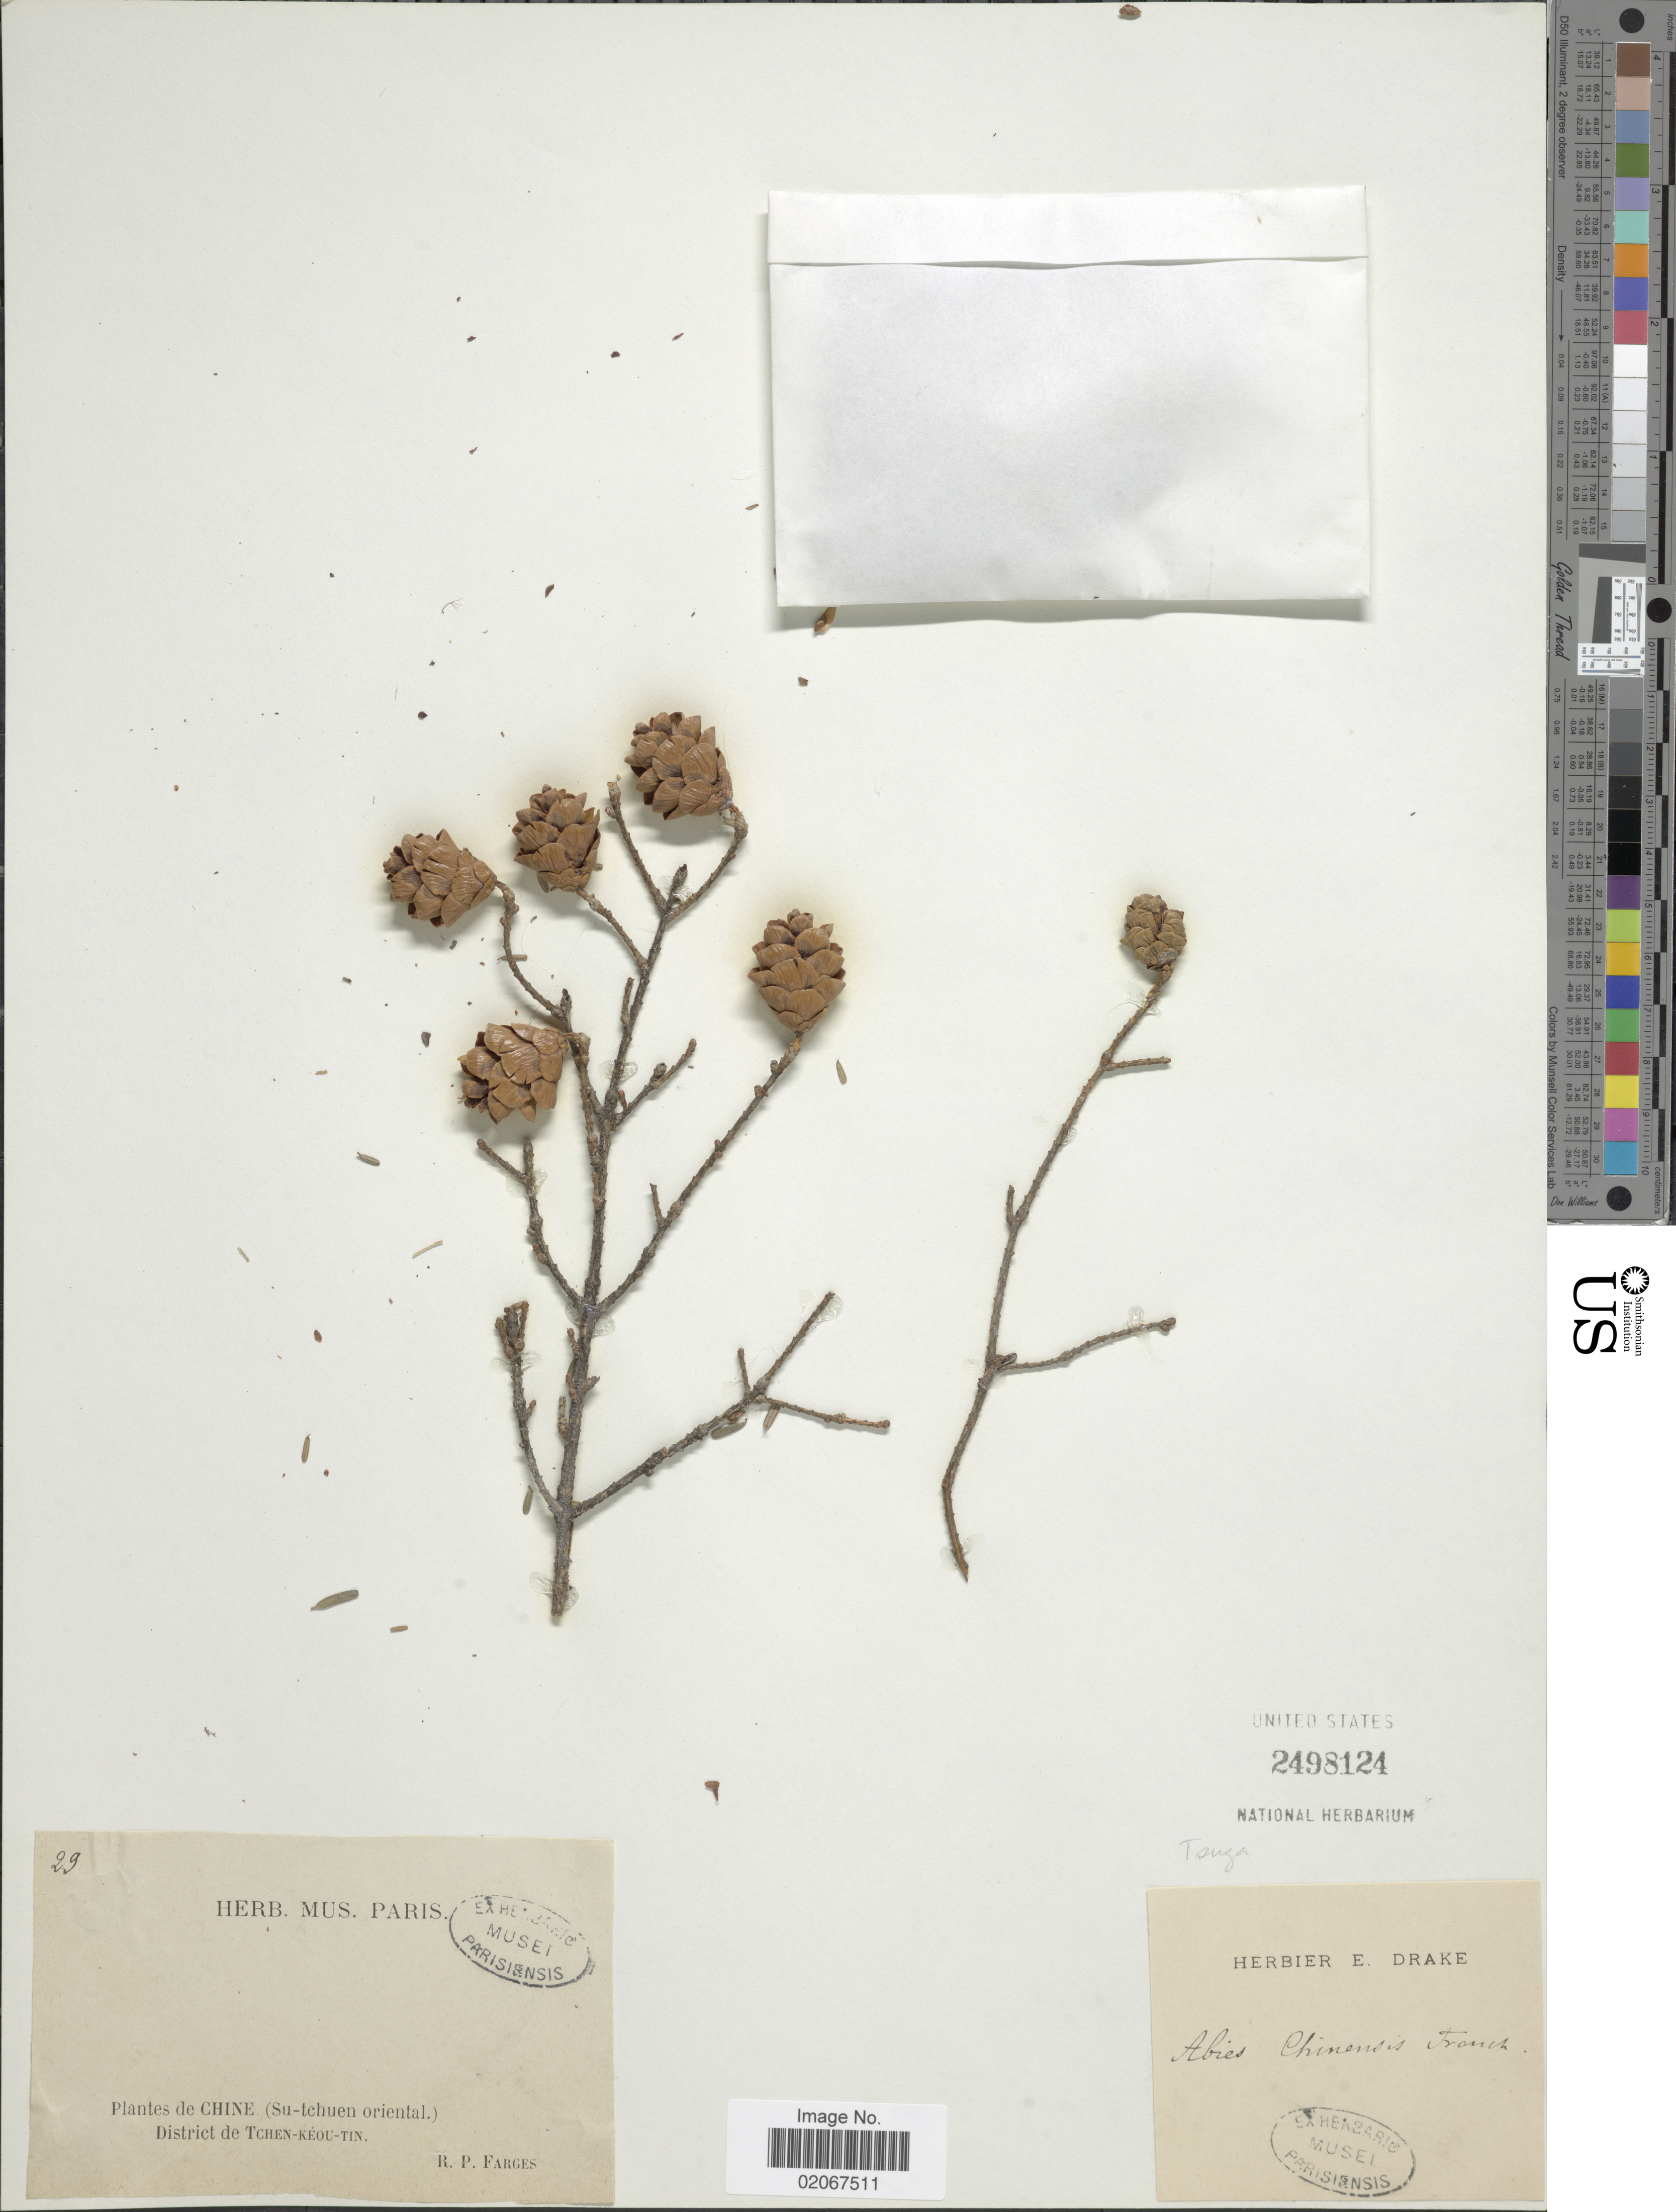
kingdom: Plantae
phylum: Tracheophyta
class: Pinopsida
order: Pinales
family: Pinaceae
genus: Tsuga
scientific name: Tsuga chinensis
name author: (Franch.) Pritz.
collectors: R. Farges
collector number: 29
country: China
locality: Chine (Su-tchuen oriental.) District de Tchen-Keou-Tin.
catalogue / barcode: US 2498124